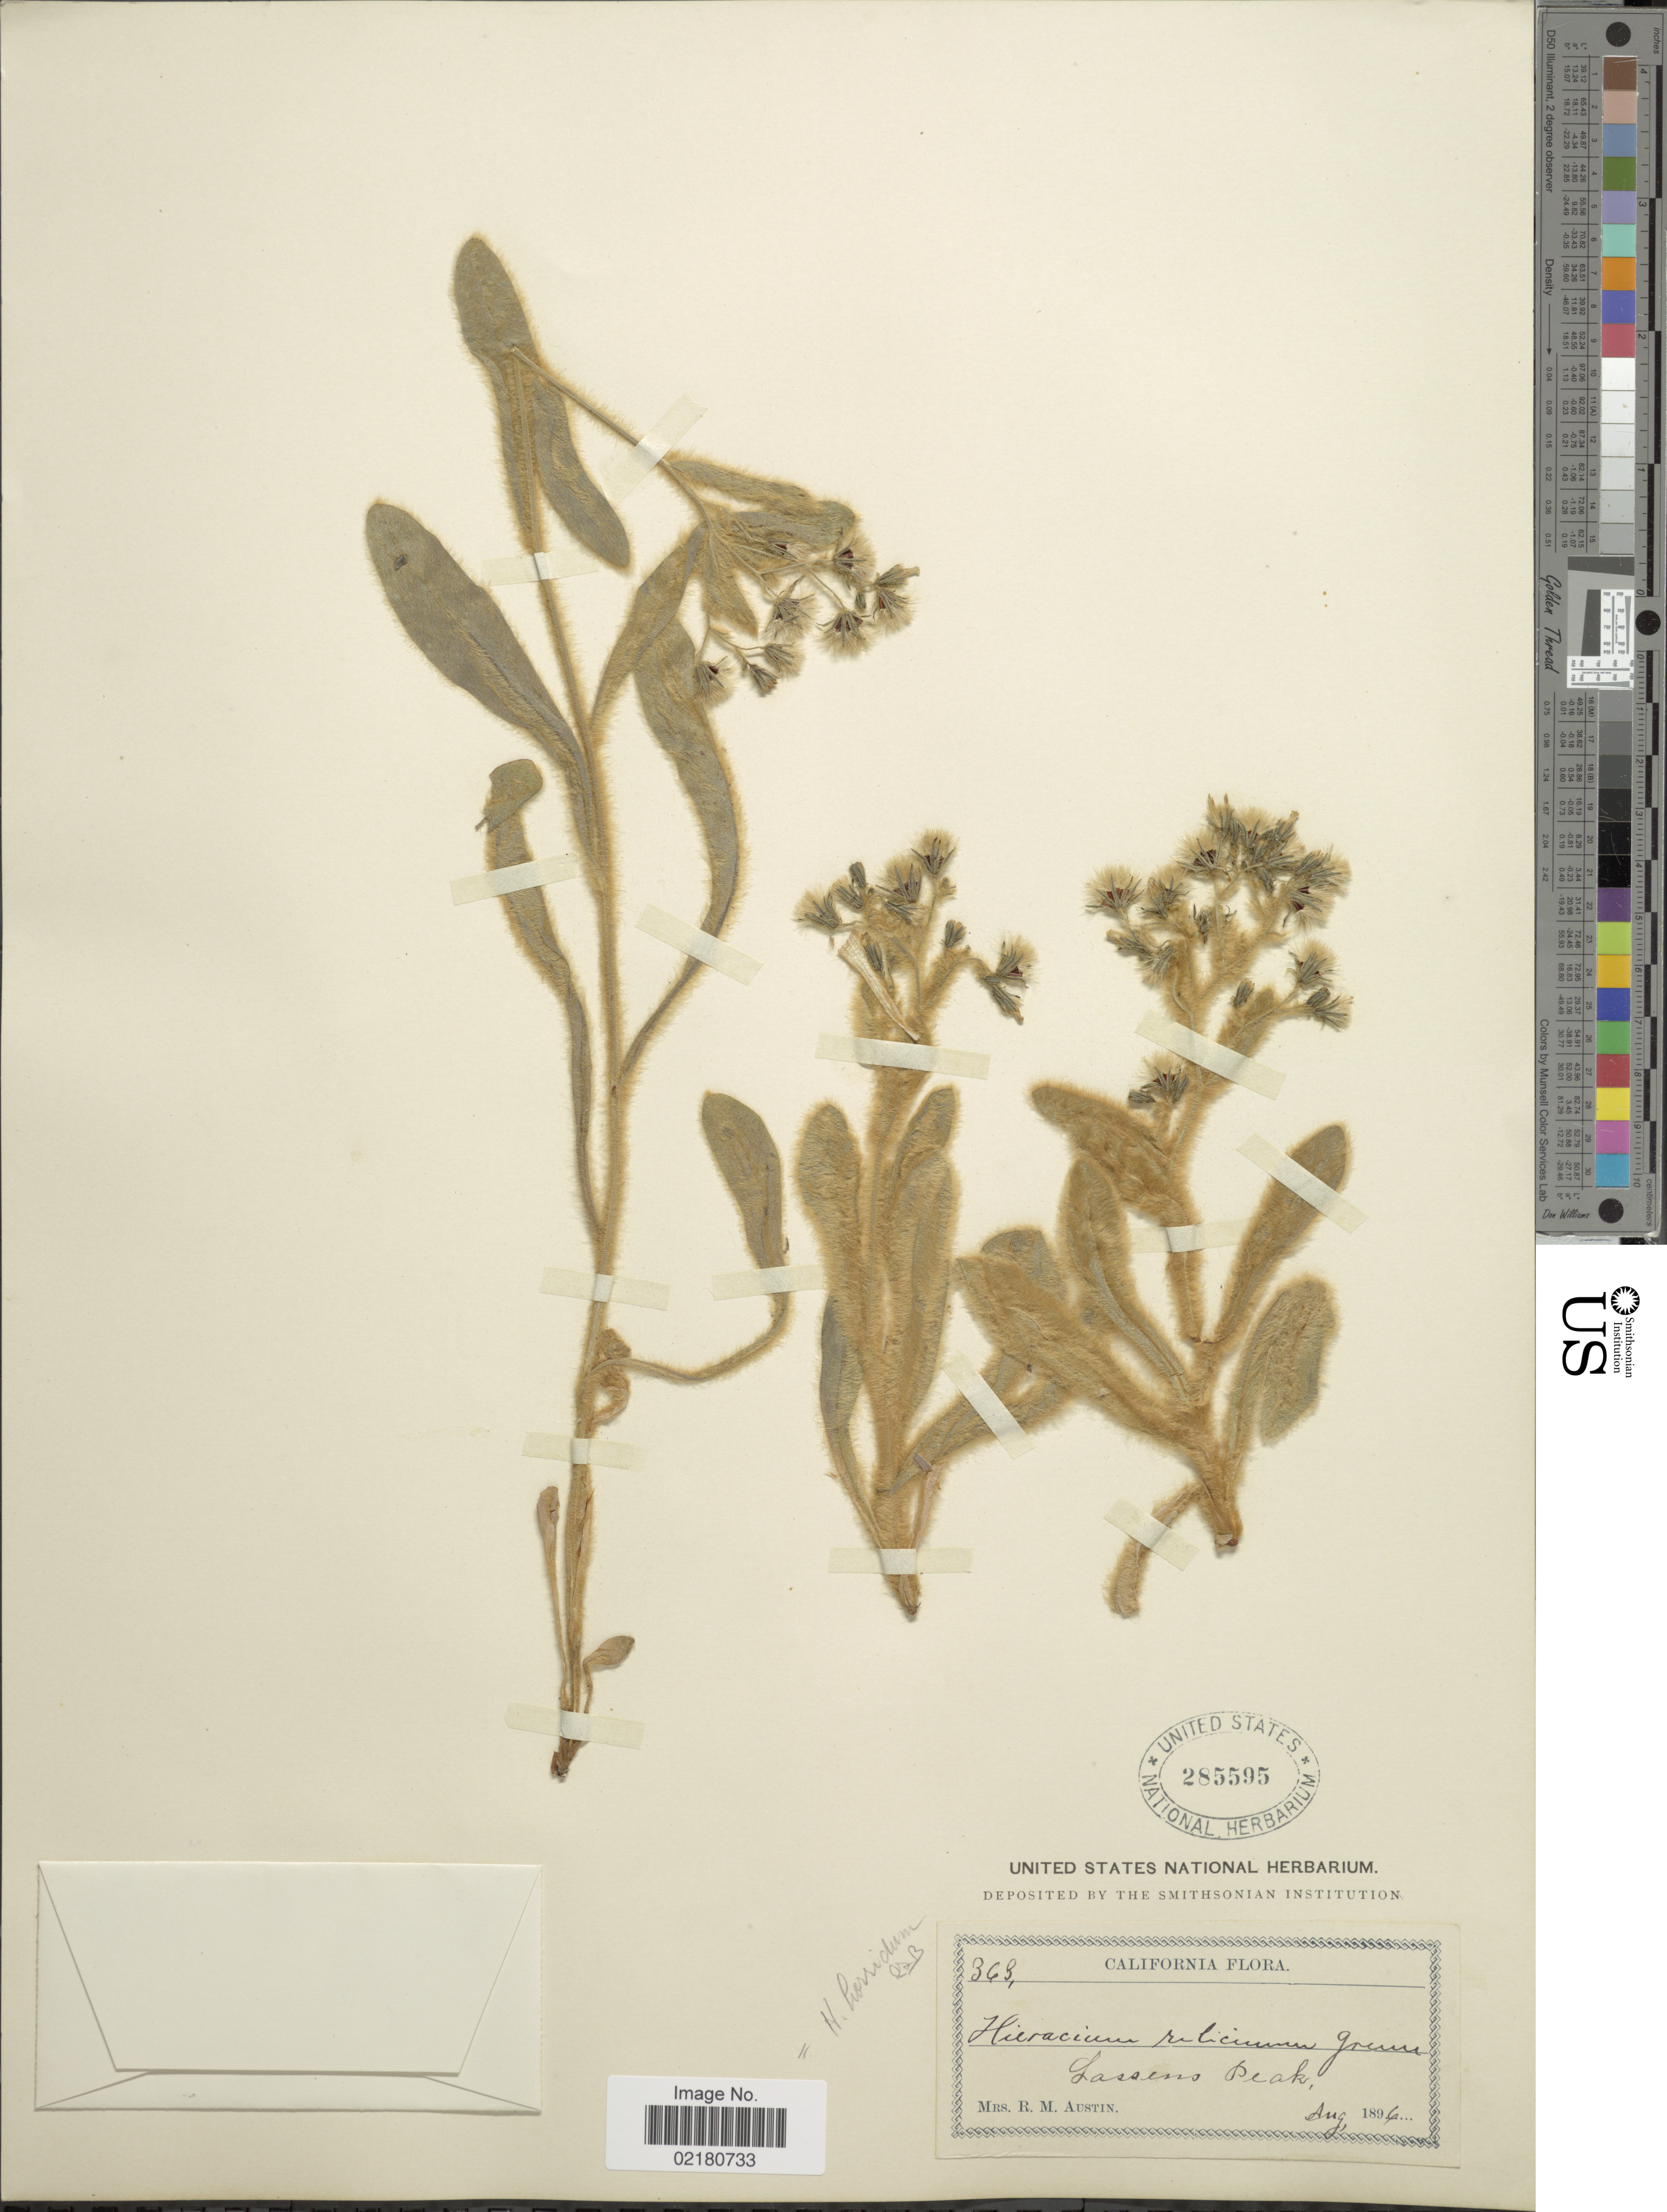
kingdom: Plantae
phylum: Tracheophyta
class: Magnoliopsida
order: Asterales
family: Asteraceae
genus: Hieracium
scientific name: Hieracium relicinum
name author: Fr.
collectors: R. Austin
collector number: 343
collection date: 1896-08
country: United States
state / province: California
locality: California, Lassens Peak.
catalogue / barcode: US 285595